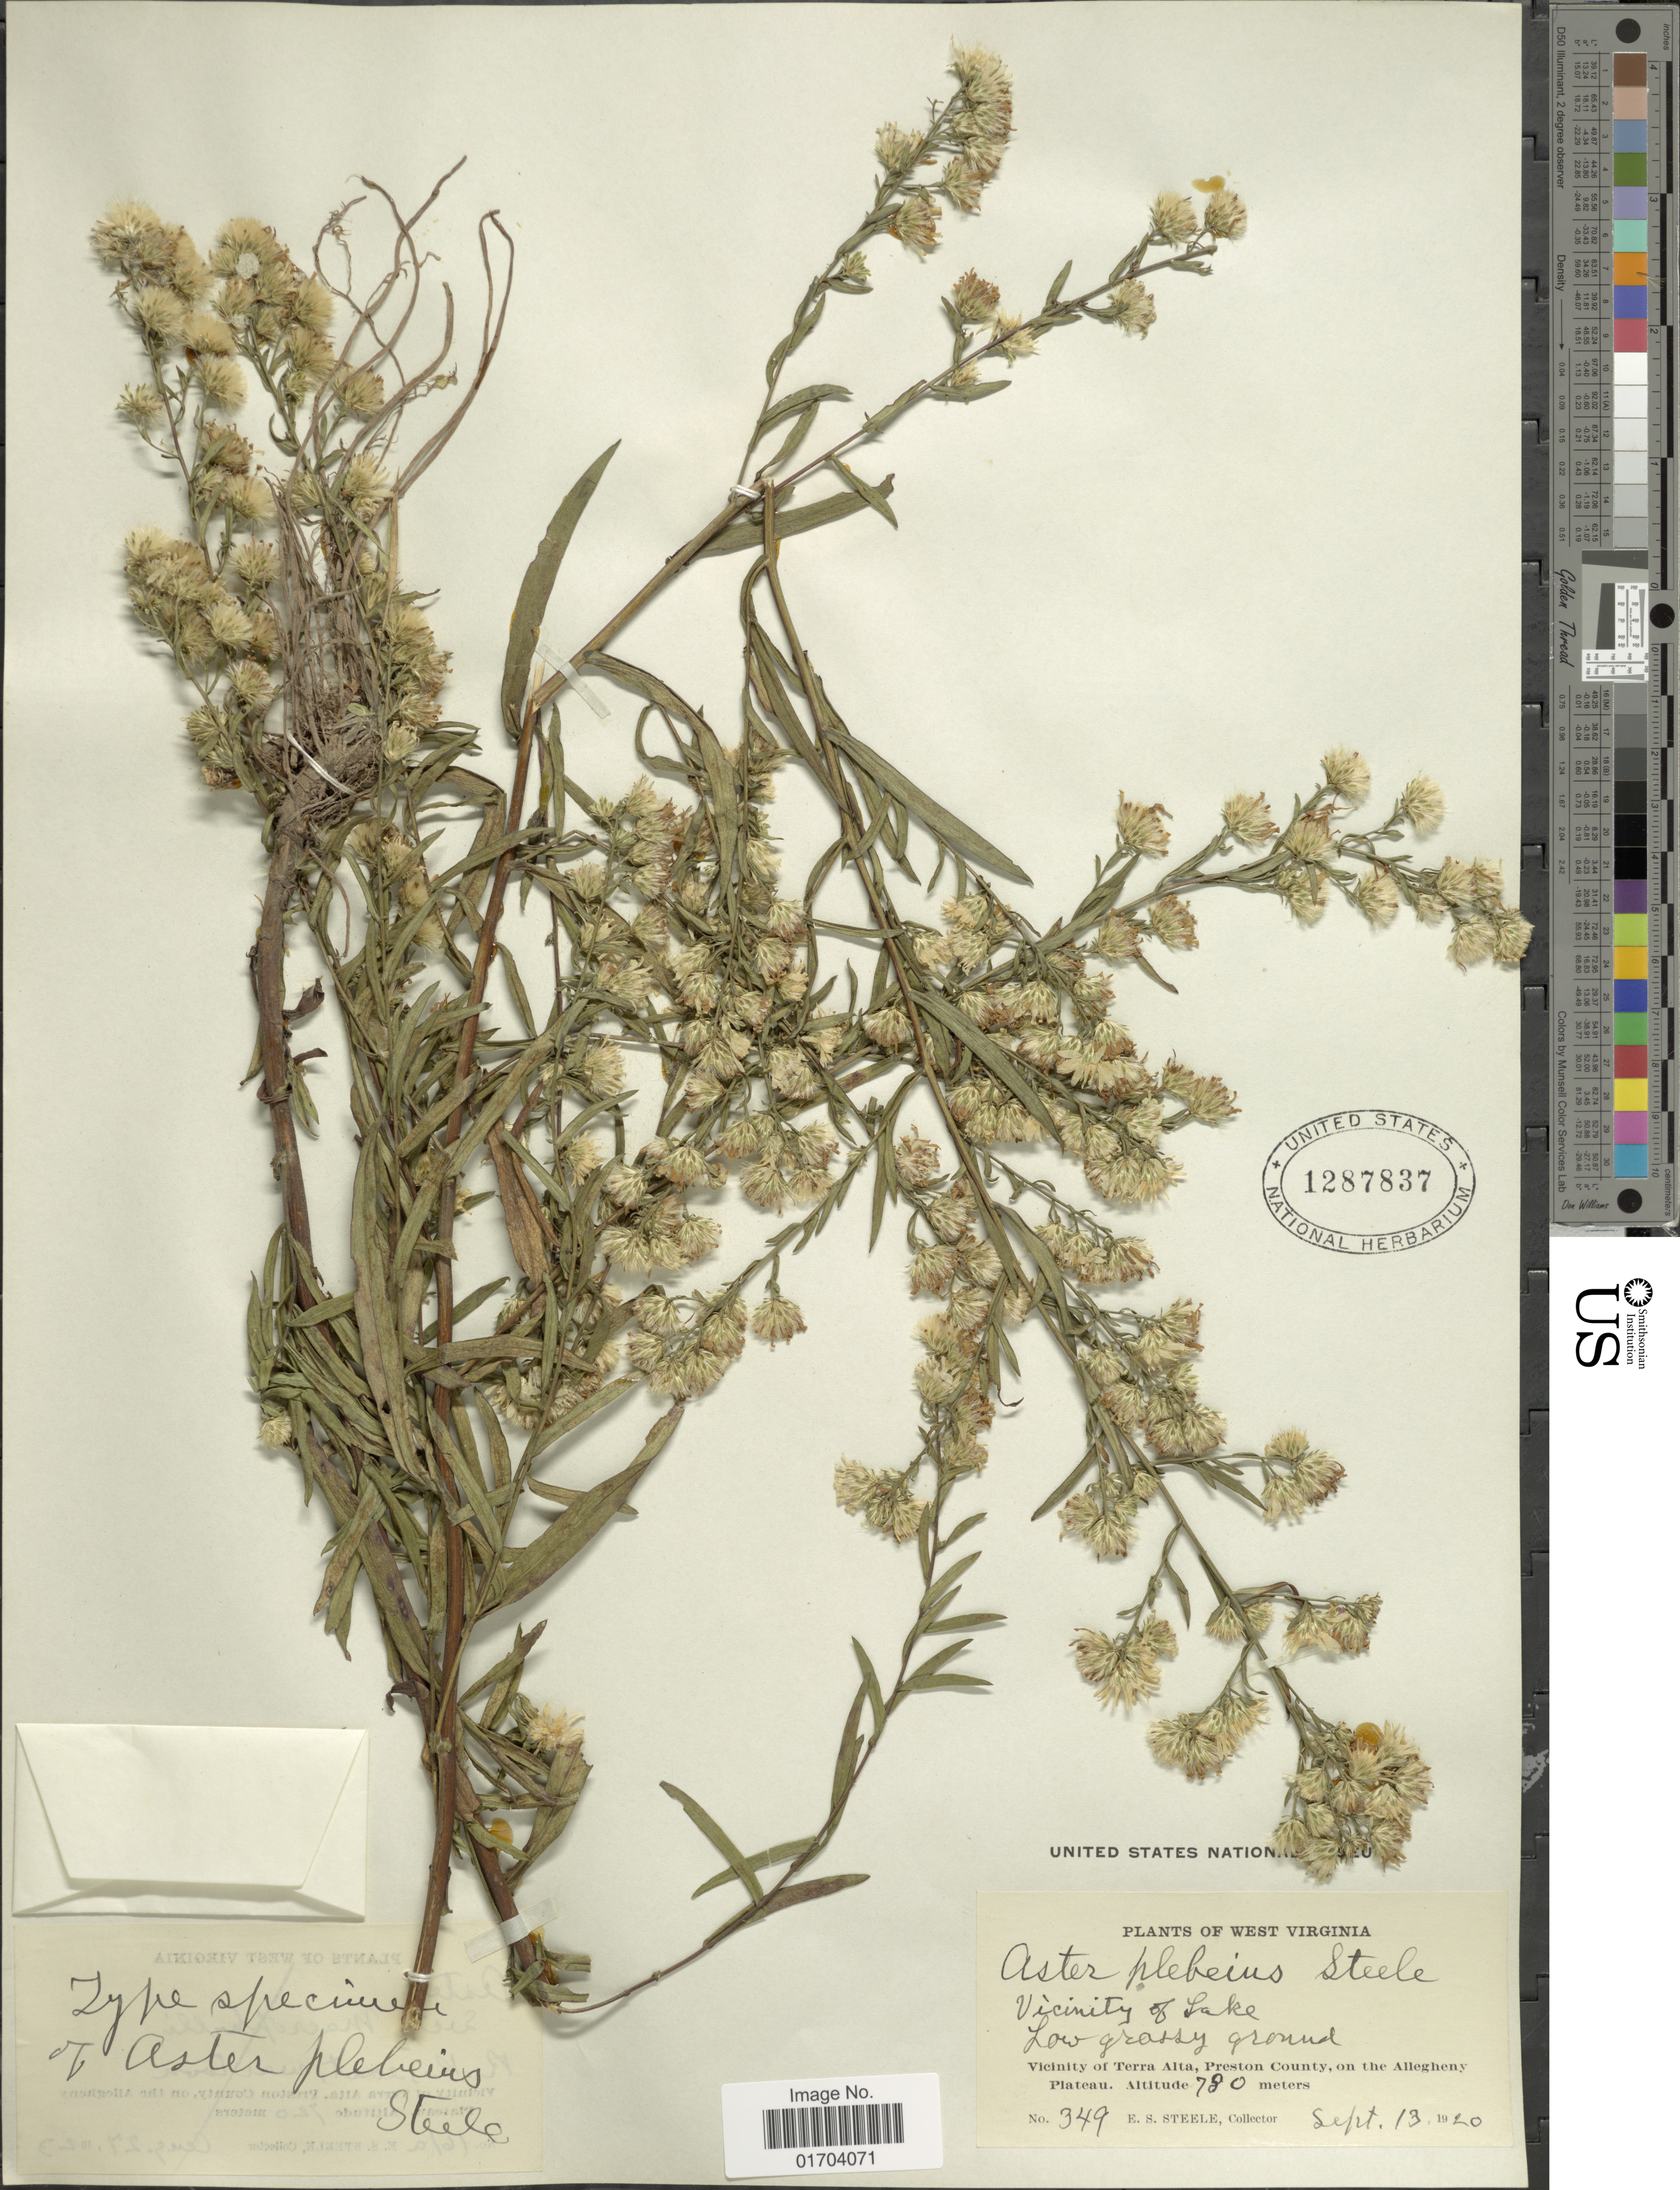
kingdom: Plantae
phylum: Tracheophyta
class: Magnoliopsida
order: Asterales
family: Asteraceae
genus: Aster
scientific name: Aster plebeius E.S. Steele sp. nov. ined.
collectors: E. Steele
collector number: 349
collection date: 1920-09-13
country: United States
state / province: West Virginia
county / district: Preston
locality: Vicinity of Lake, Vicinity of Terra Alta, Preston County, on the Allegheny Plateau.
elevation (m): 780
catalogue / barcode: US 1287837